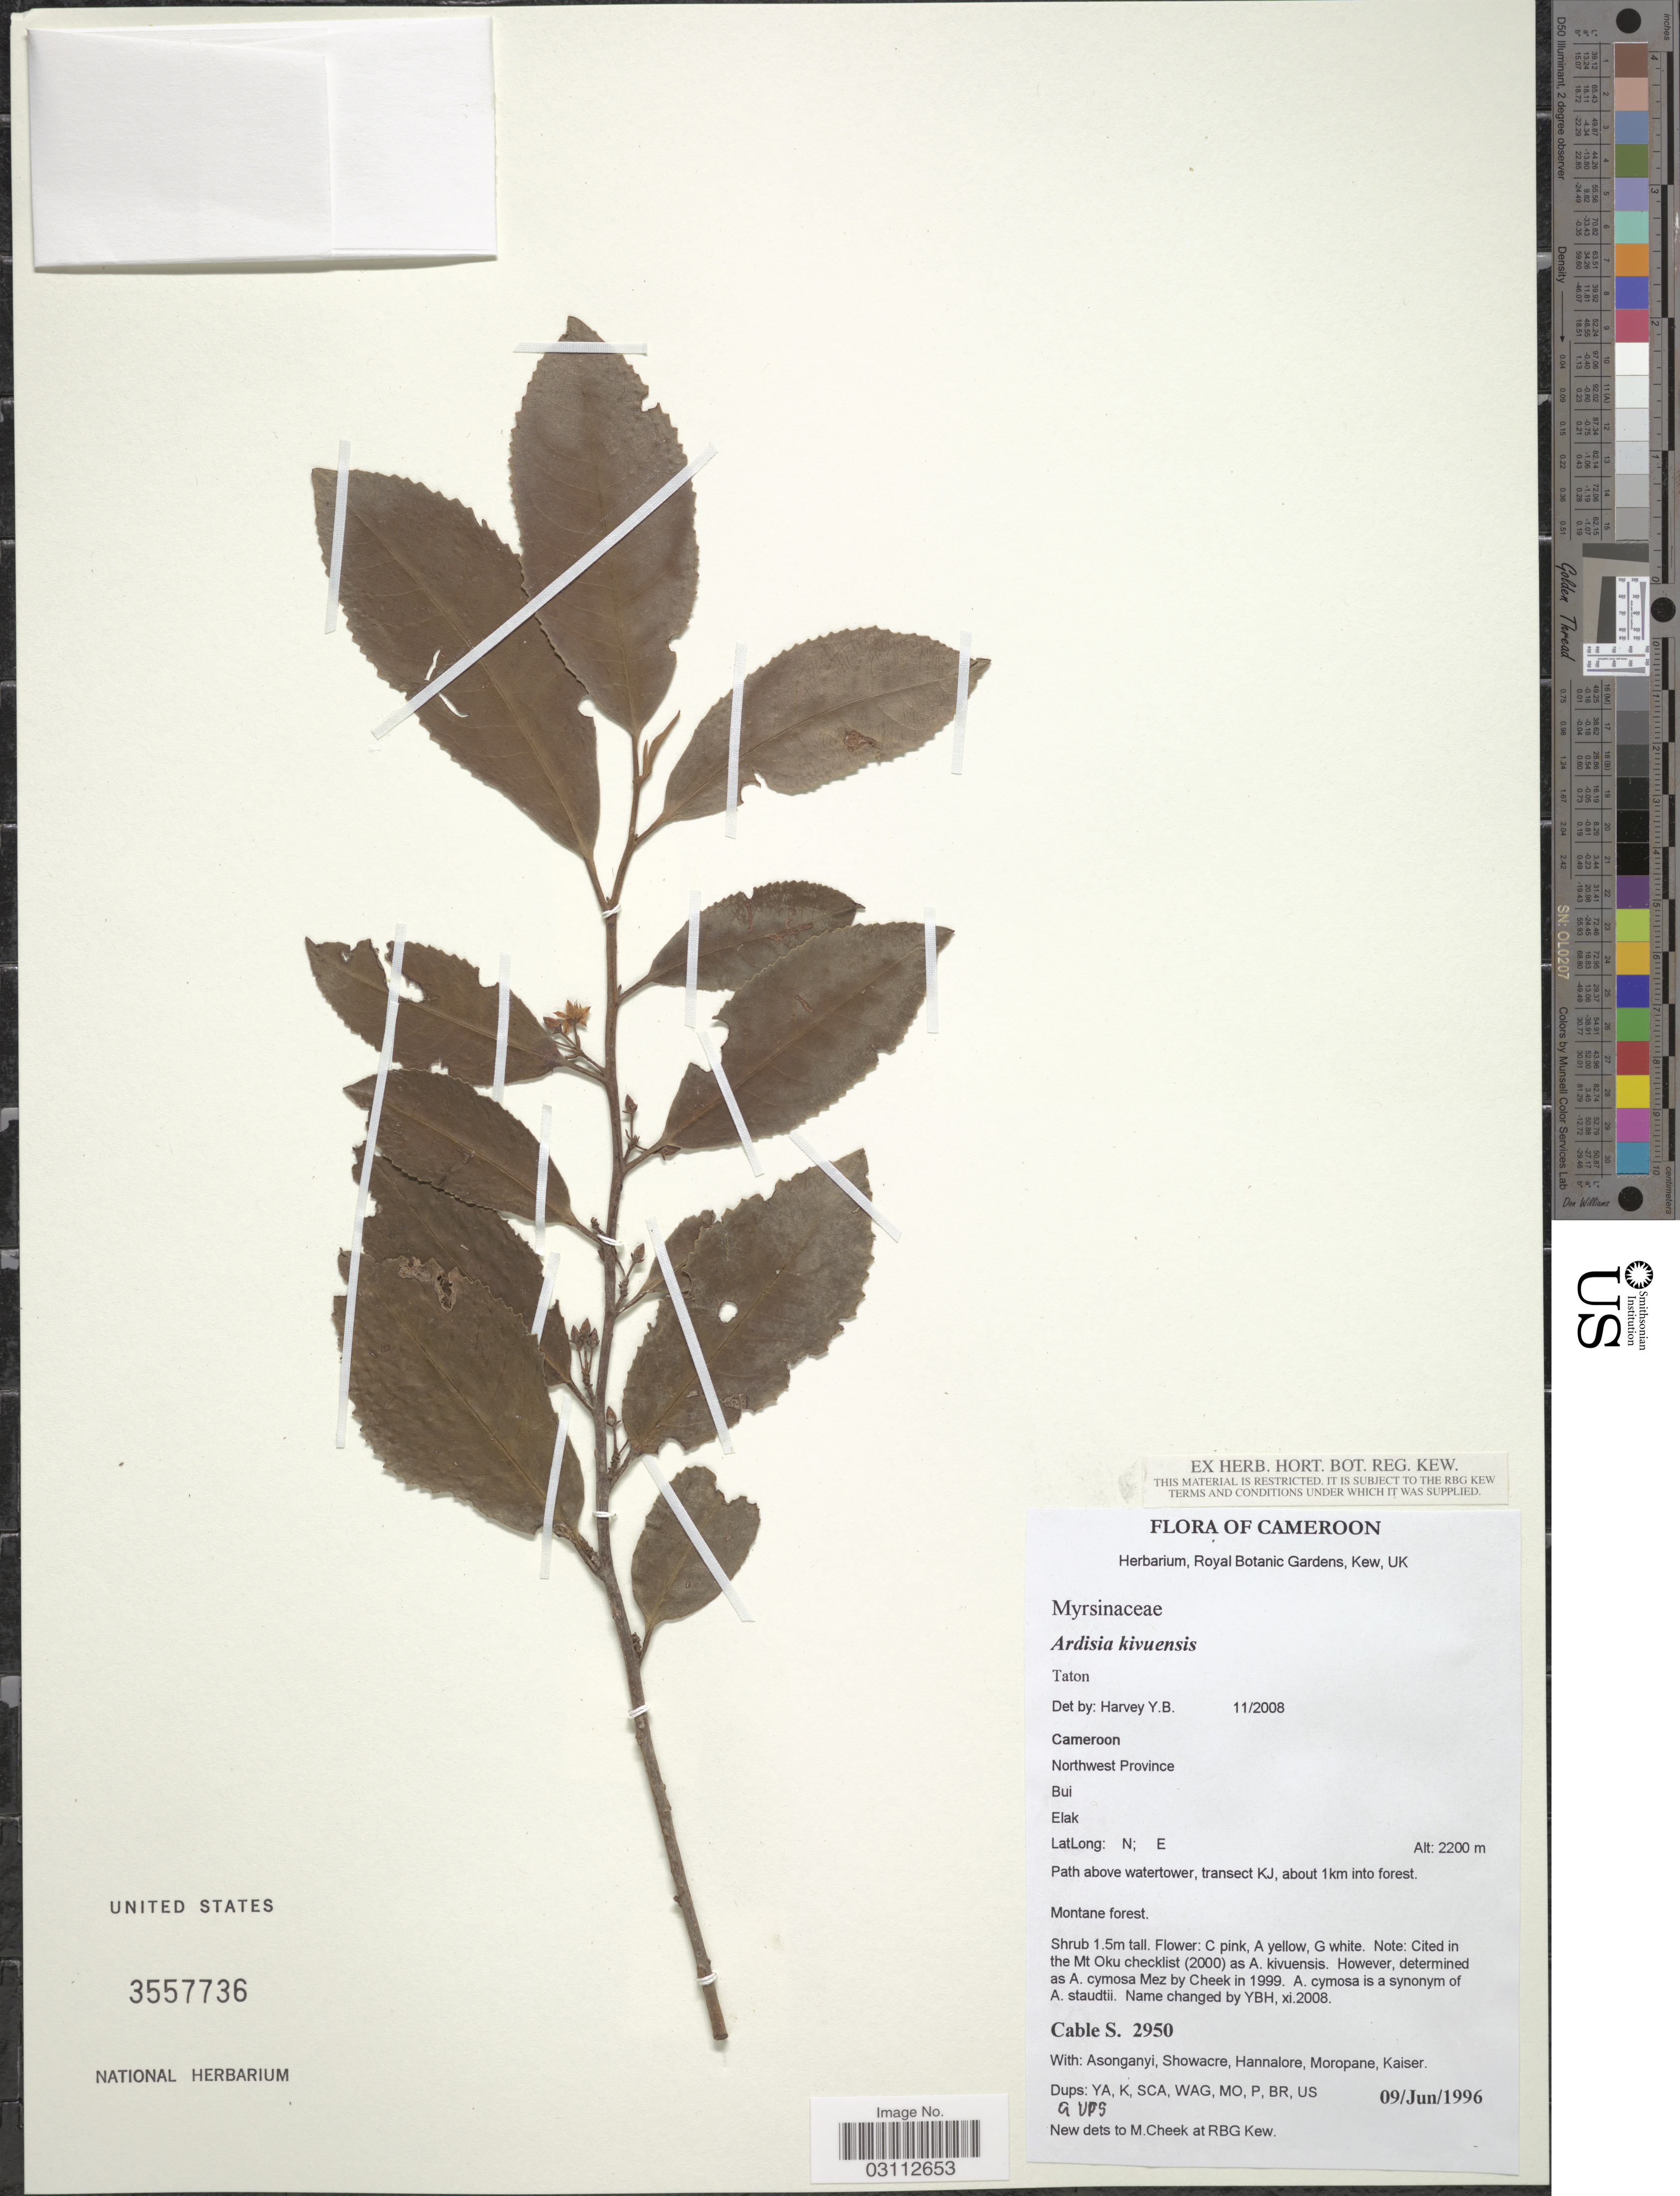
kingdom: Plantae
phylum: Tracheophyta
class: Magnoliopsida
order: Ericales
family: Primulaceae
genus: Ardisia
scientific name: Ardisia kivuensis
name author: Taton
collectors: S. Cable, J. Asonganyi, -. Showacre, Hannalore & et al.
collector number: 2950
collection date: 1996-06-09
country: Cameroon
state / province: Nord-Ouest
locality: Northwest Province, Path above watertower, transect KJ, about 1km into forest.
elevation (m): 2200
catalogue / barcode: US 3557736